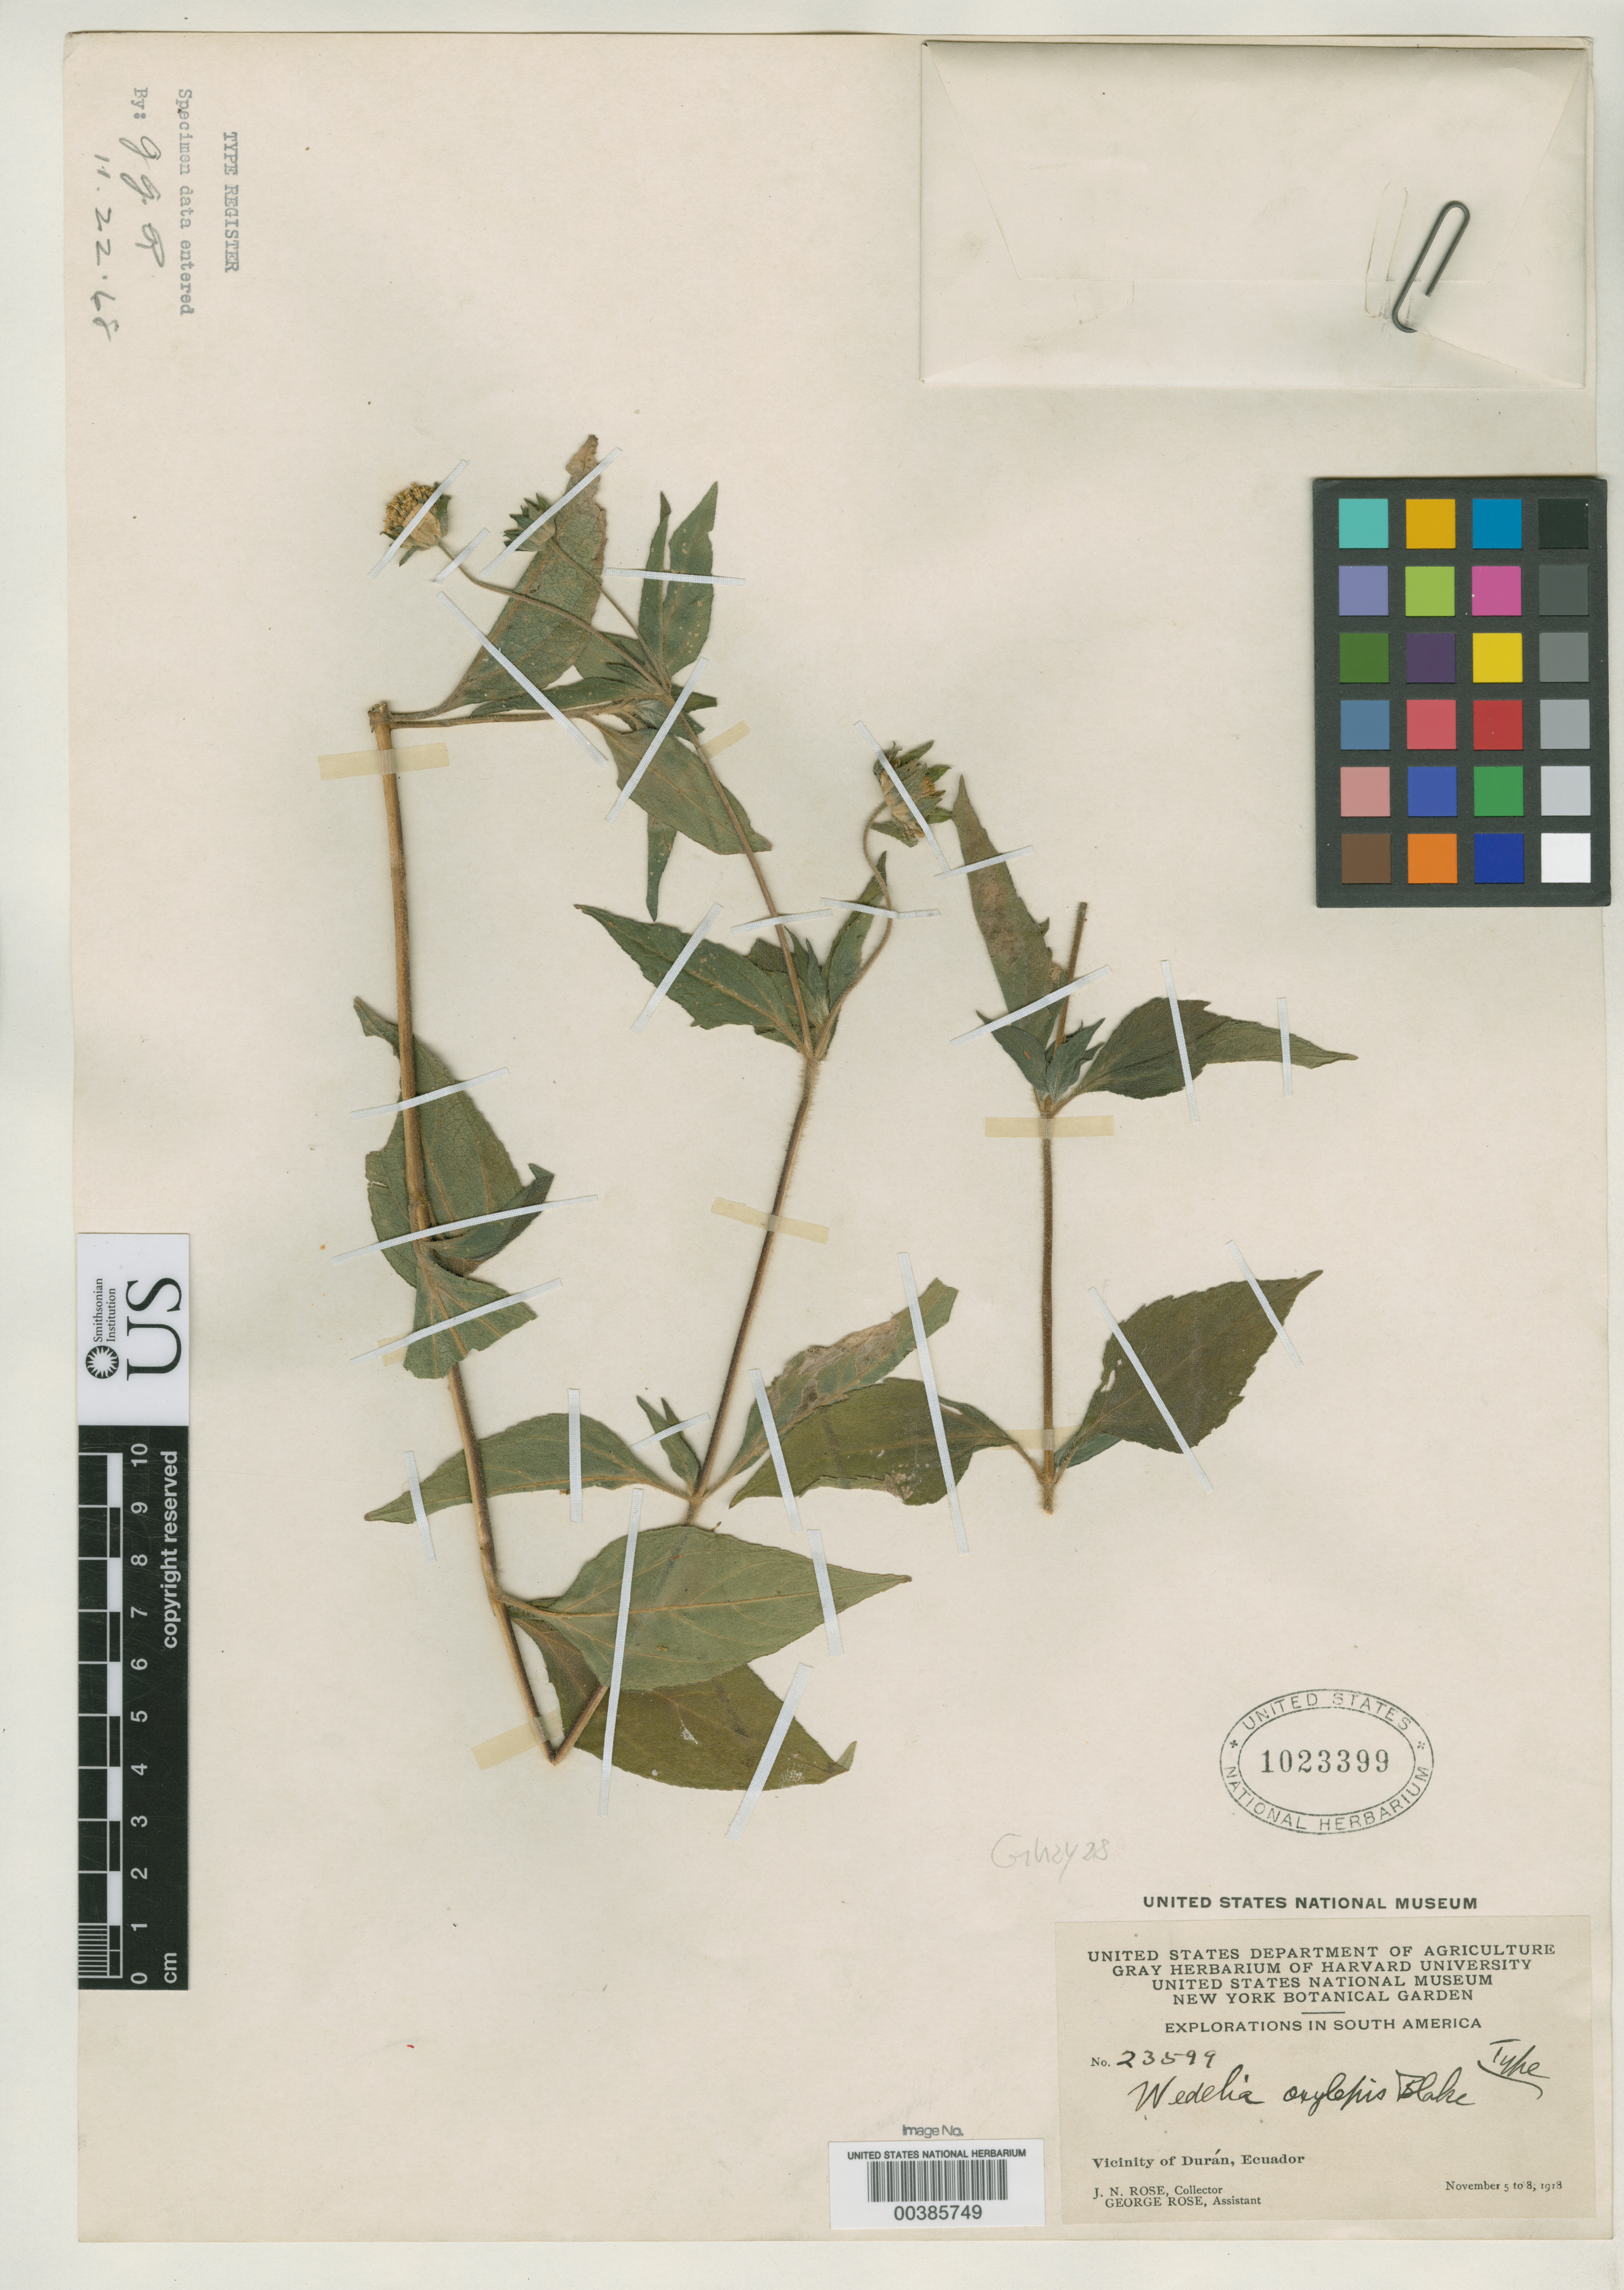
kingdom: Plantae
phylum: Tracheophyta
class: Magnoliopsida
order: Asterales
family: Asteraceae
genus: Wedelia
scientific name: Wedelia oxylepis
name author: S.F. Blake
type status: Holotype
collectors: J. N. Rose & G. Rose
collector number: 23599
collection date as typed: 05 Nov 1918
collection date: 1918-11-05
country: Ecuador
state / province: Guayas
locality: Near Guayaquil, vicinity of Duran.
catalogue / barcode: US 1023399